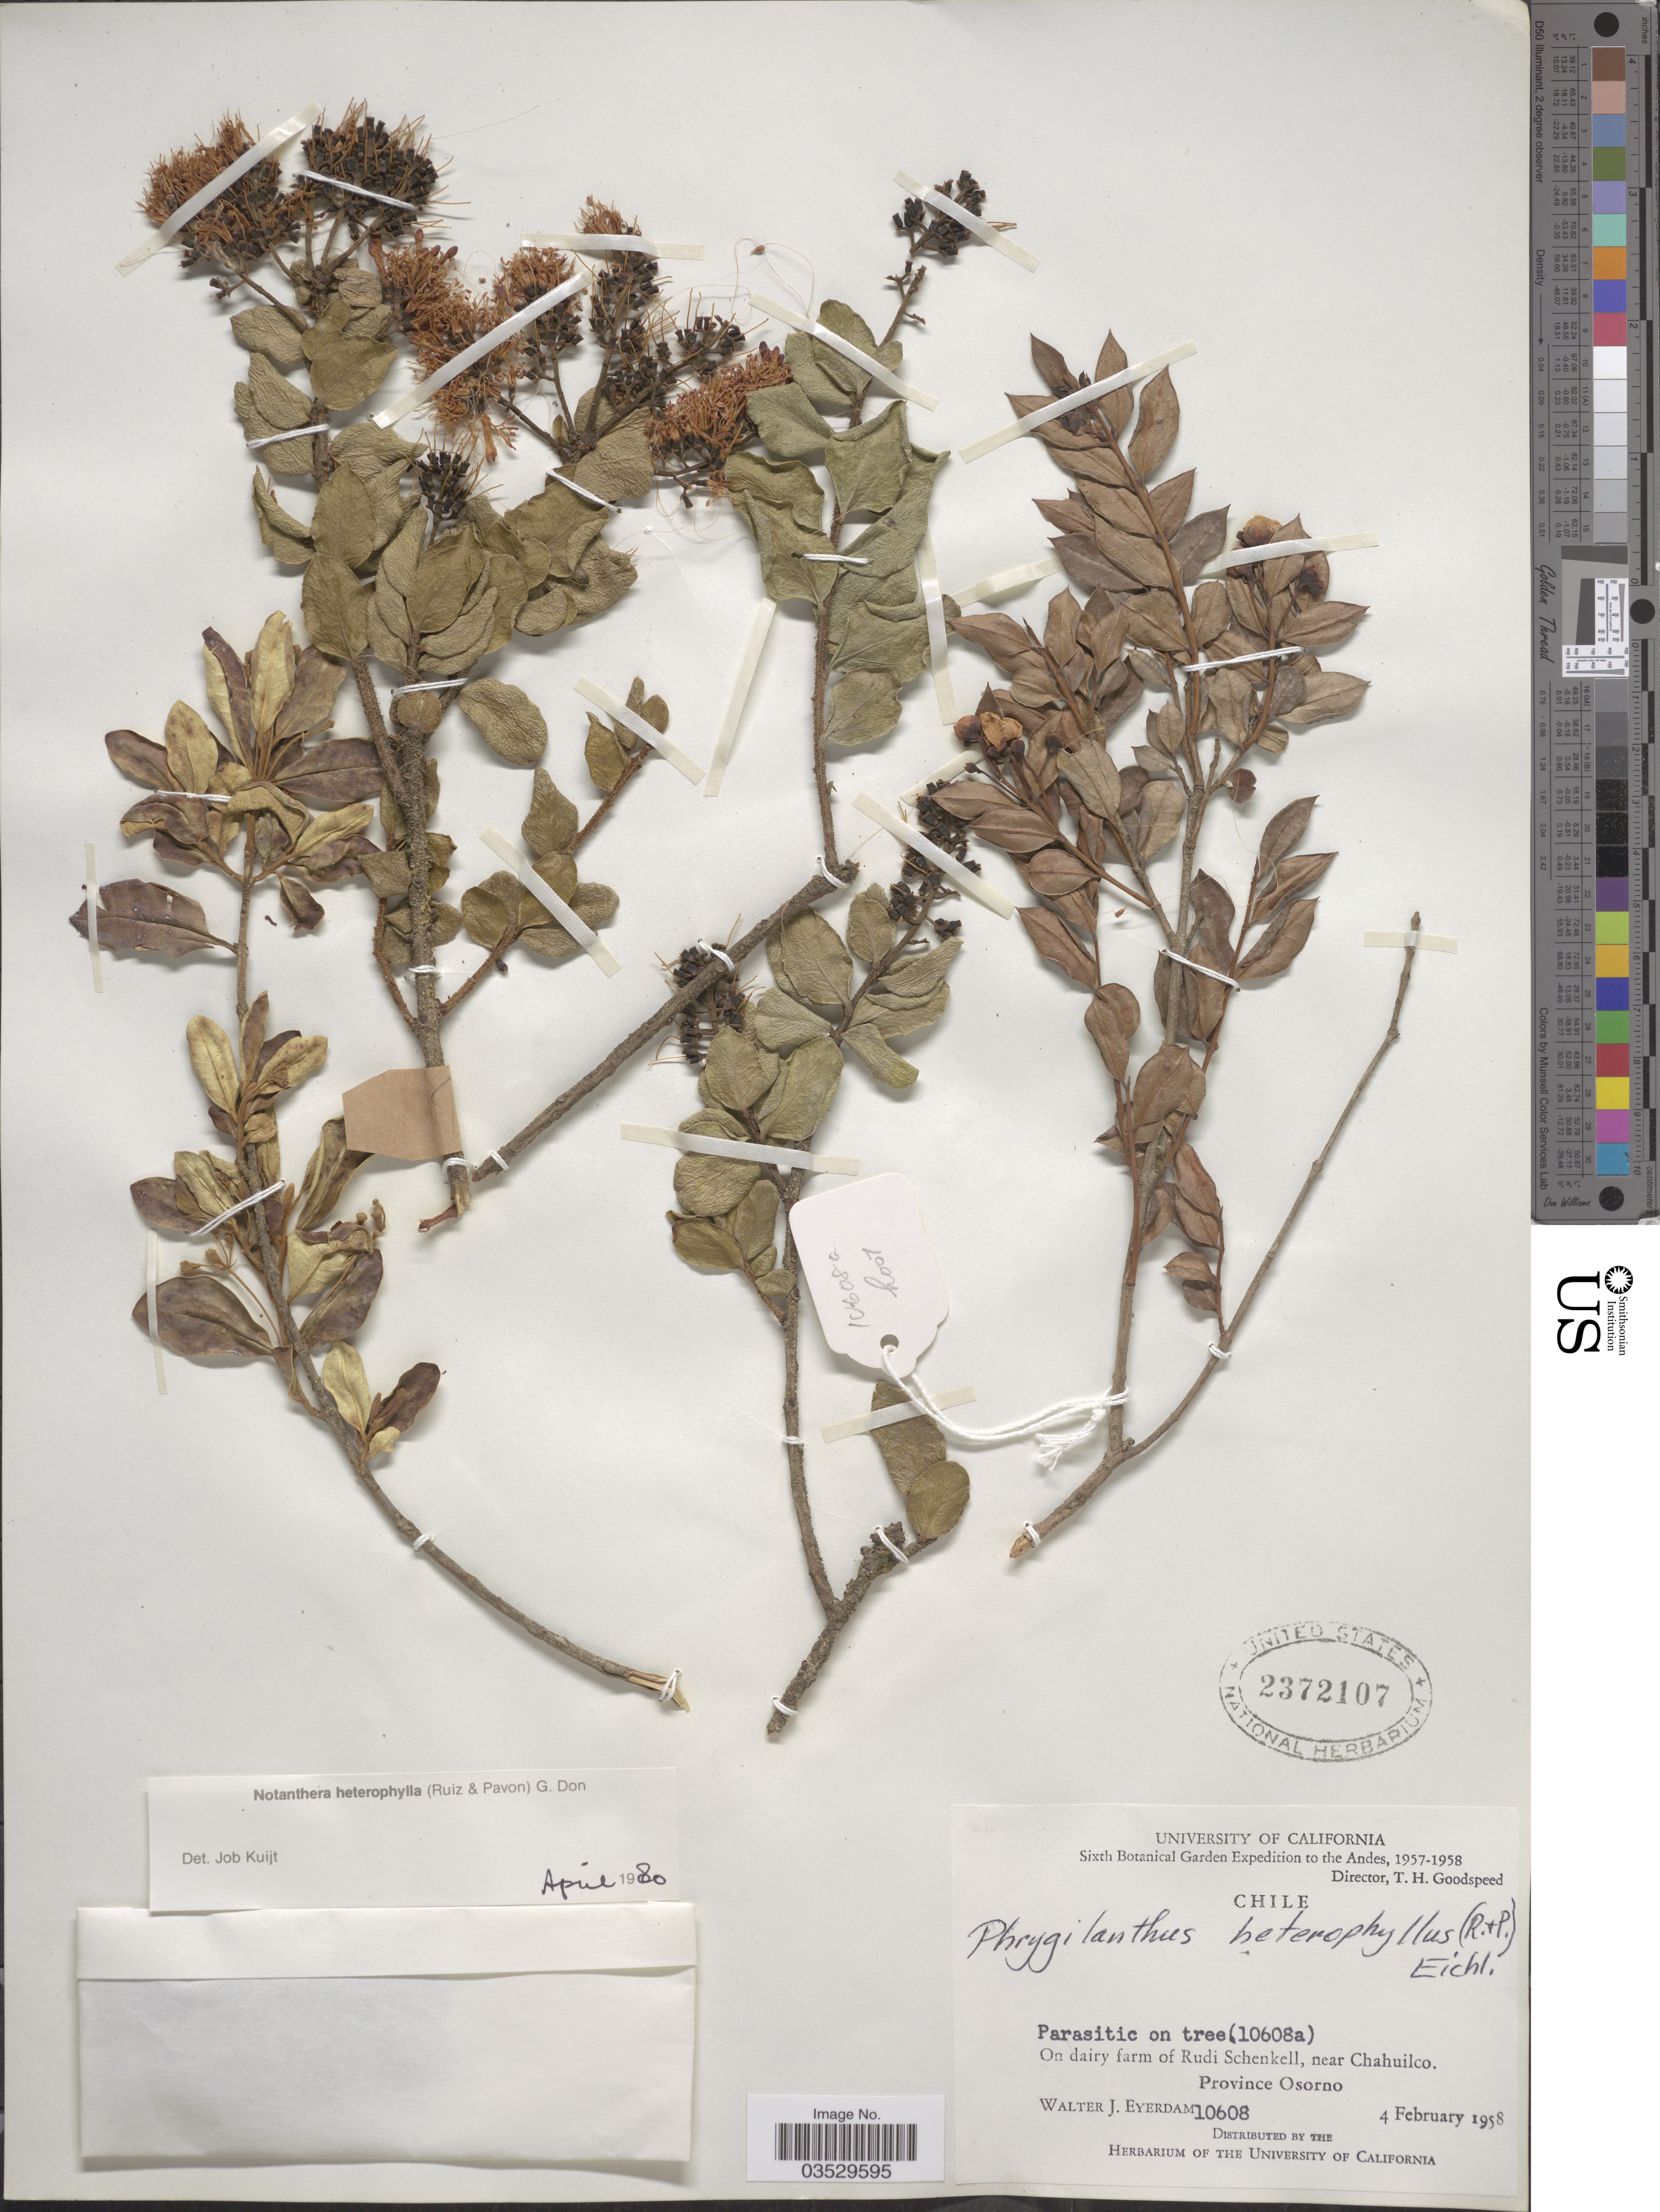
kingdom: Plantae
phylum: Tracheophyta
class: Magnoliopsida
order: Santalales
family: Loranthaceae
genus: Notanthera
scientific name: Notanthera heterophyllus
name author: G. Don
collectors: W. J. Eyerdam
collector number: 10608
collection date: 1958-02-04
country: Chile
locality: Andes. On dairy farm of Rudi Schenkell, near Chahuilco. Province Osorno.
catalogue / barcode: US 2372107